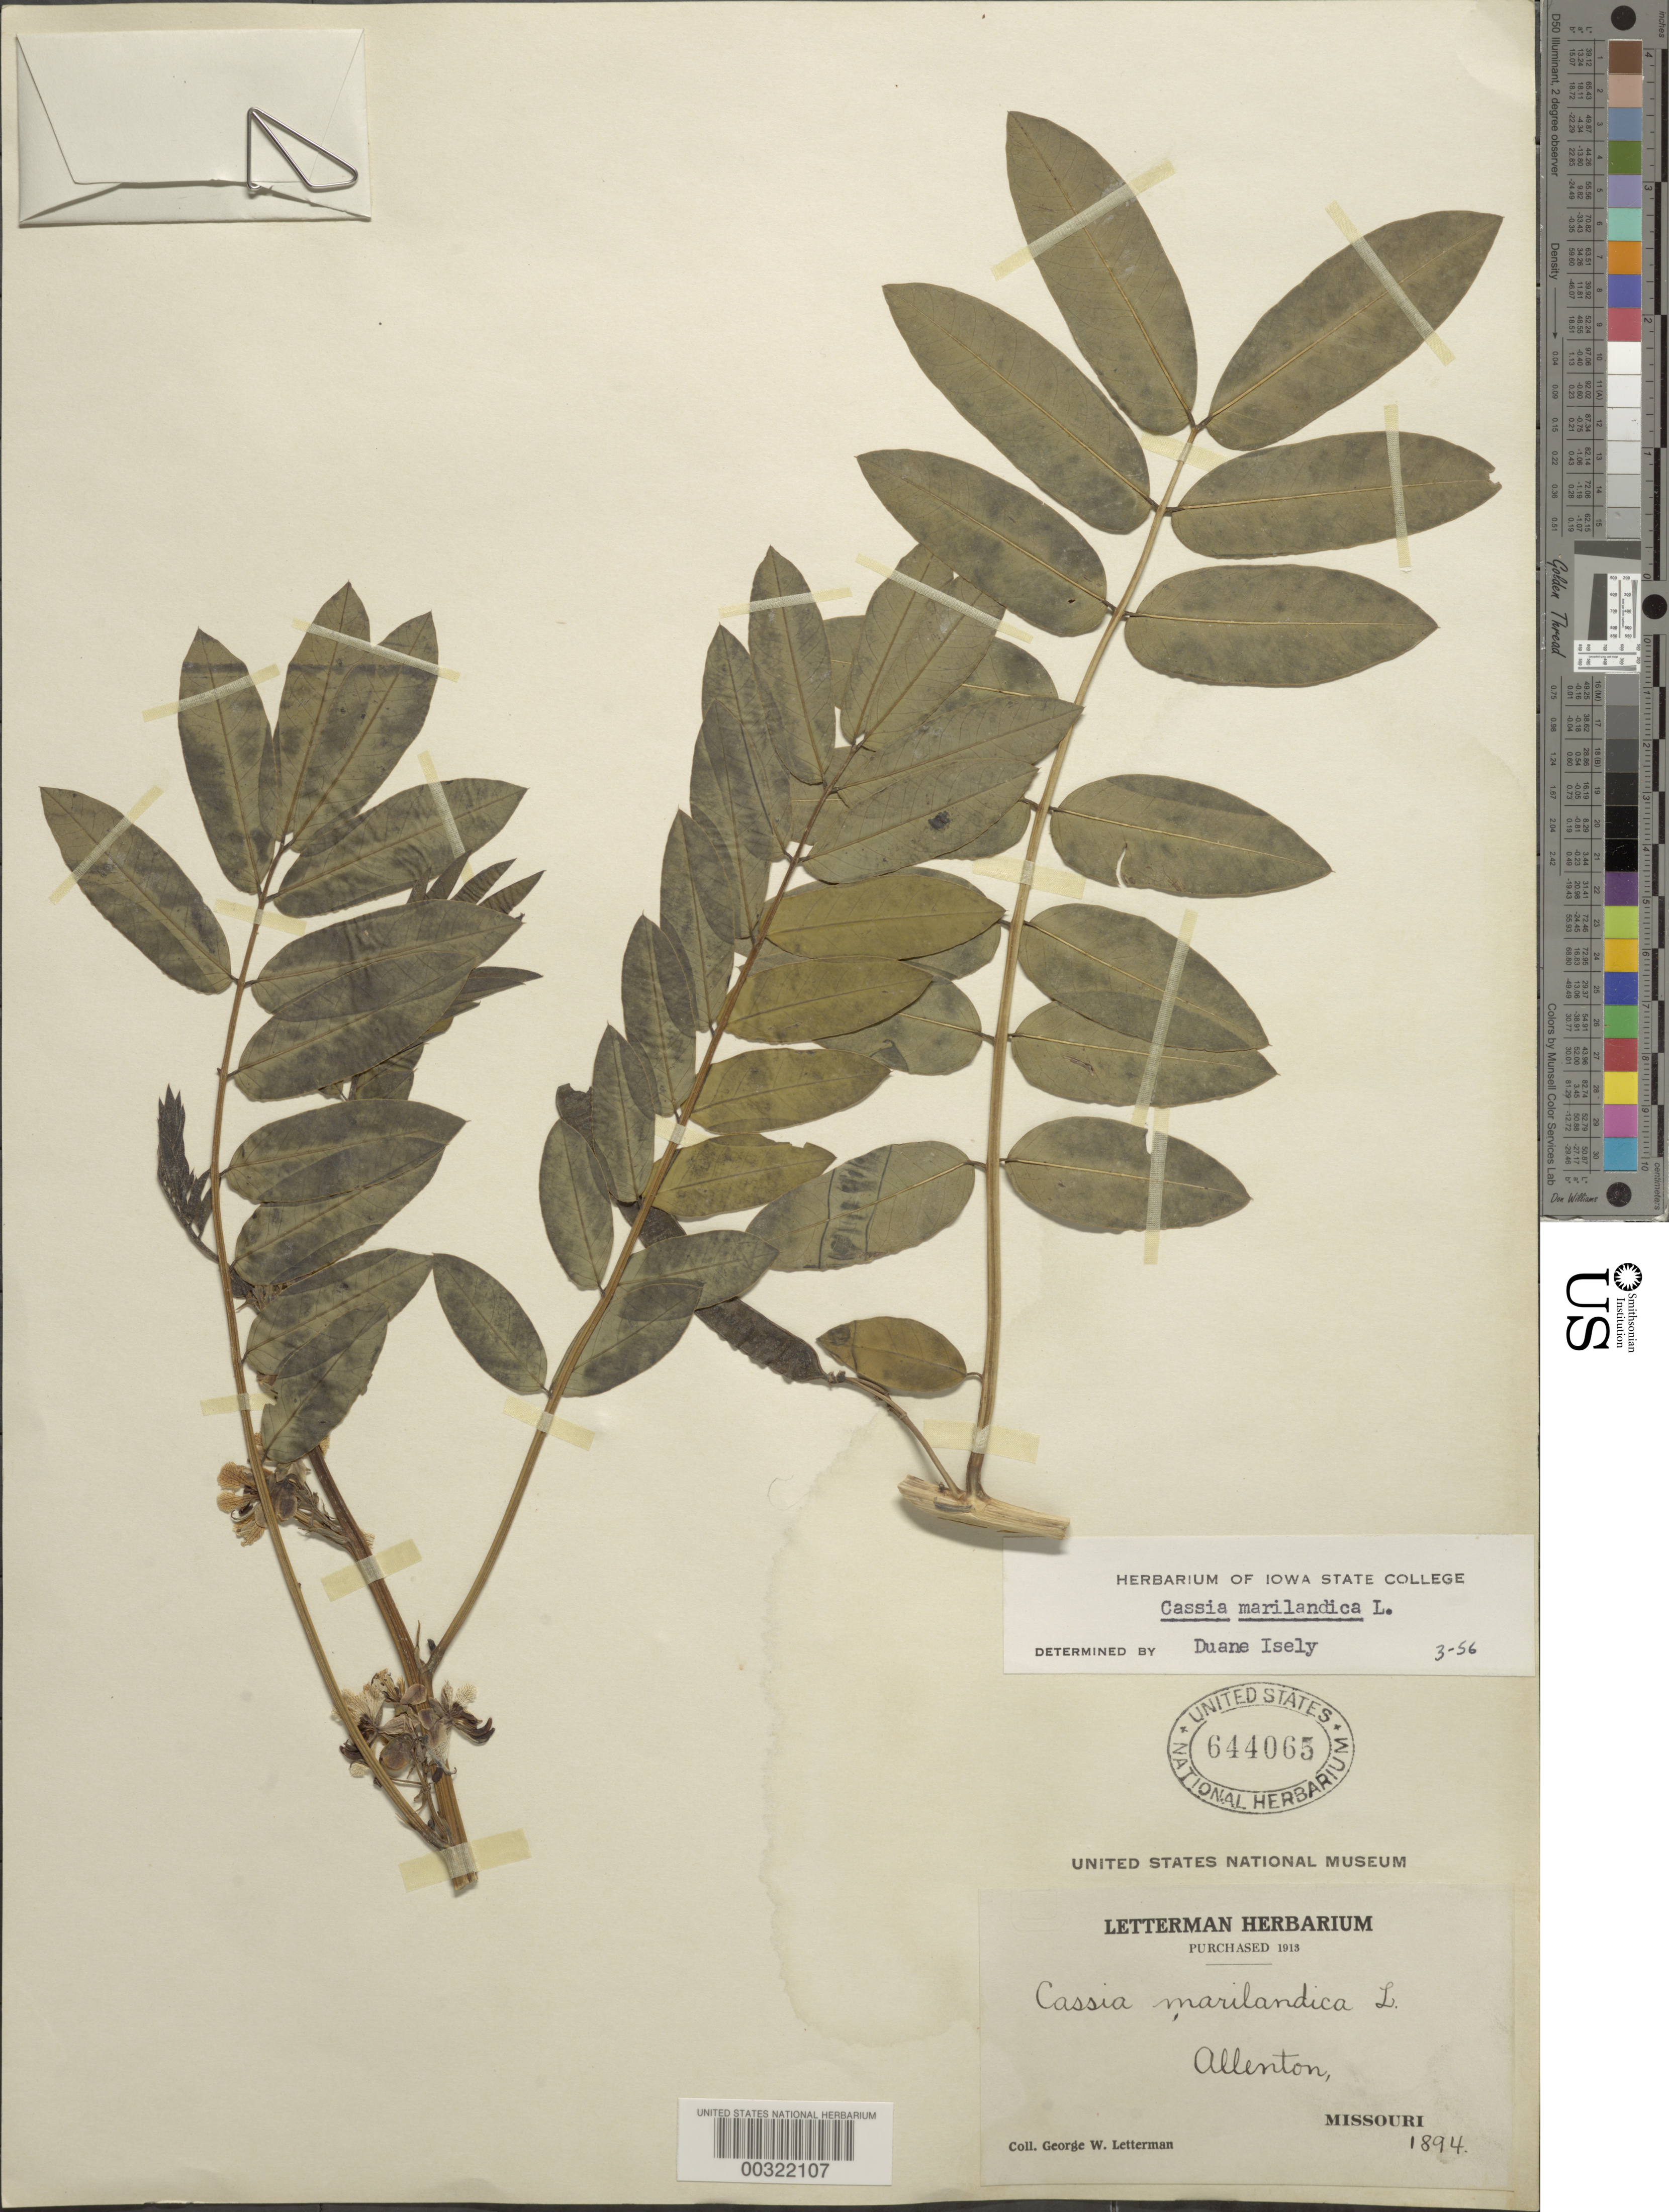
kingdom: Plantae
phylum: Tracheophyta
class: Magnoliopsida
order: Fabales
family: Fabaceae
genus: Senna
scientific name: Senna marilandica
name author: (L.) Link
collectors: G. W. Letterman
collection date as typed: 1894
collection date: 1894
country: United States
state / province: Missouri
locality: Allenton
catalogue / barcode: US 644065